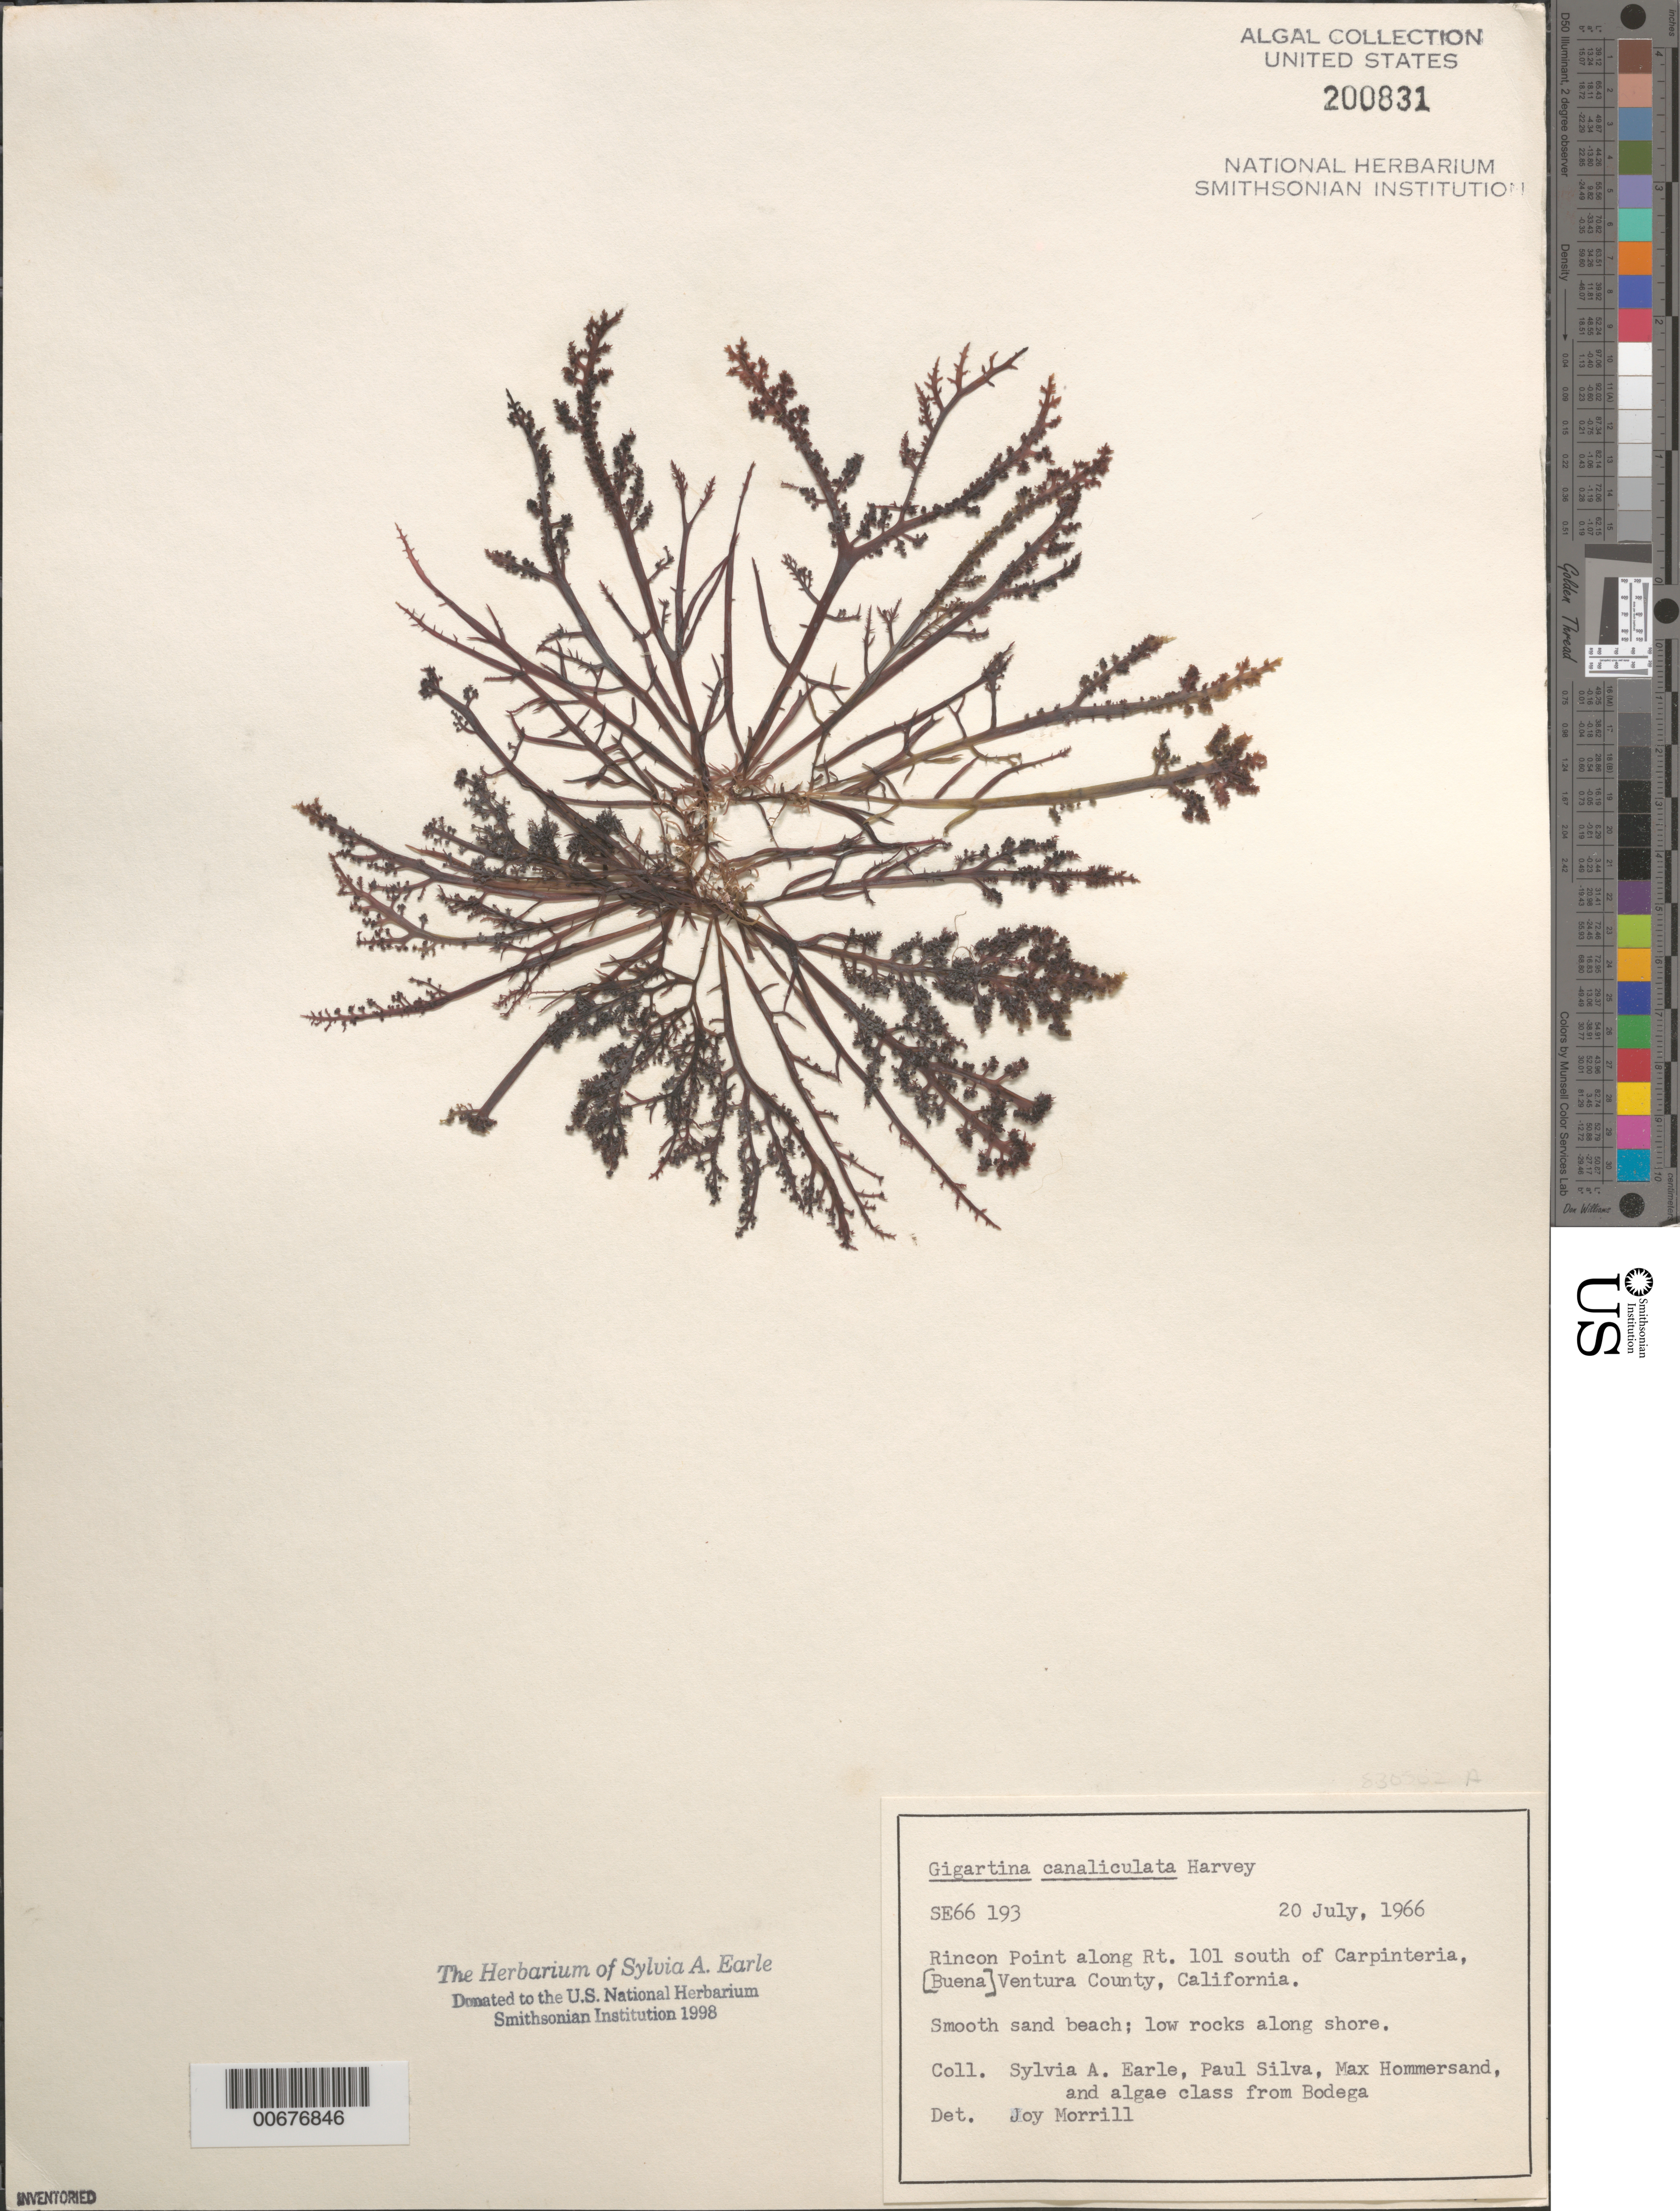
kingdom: Plantae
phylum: Rhodophyta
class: Florideophyceae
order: Gigartinales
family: Gigartinaceae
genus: Chondracanthus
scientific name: Chondracanthus canaliculatus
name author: (Harv.) Guiry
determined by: Algae name updating Project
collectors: S. A. Earle, P. C. Silva, M. H. Hommersand & Bodega Algae Class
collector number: SE 66193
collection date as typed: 20 Jul 1966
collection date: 1966-07-20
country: United States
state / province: California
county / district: Ventura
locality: Rincon Point, Route 101 south of Carpinteria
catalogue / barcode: US 200831